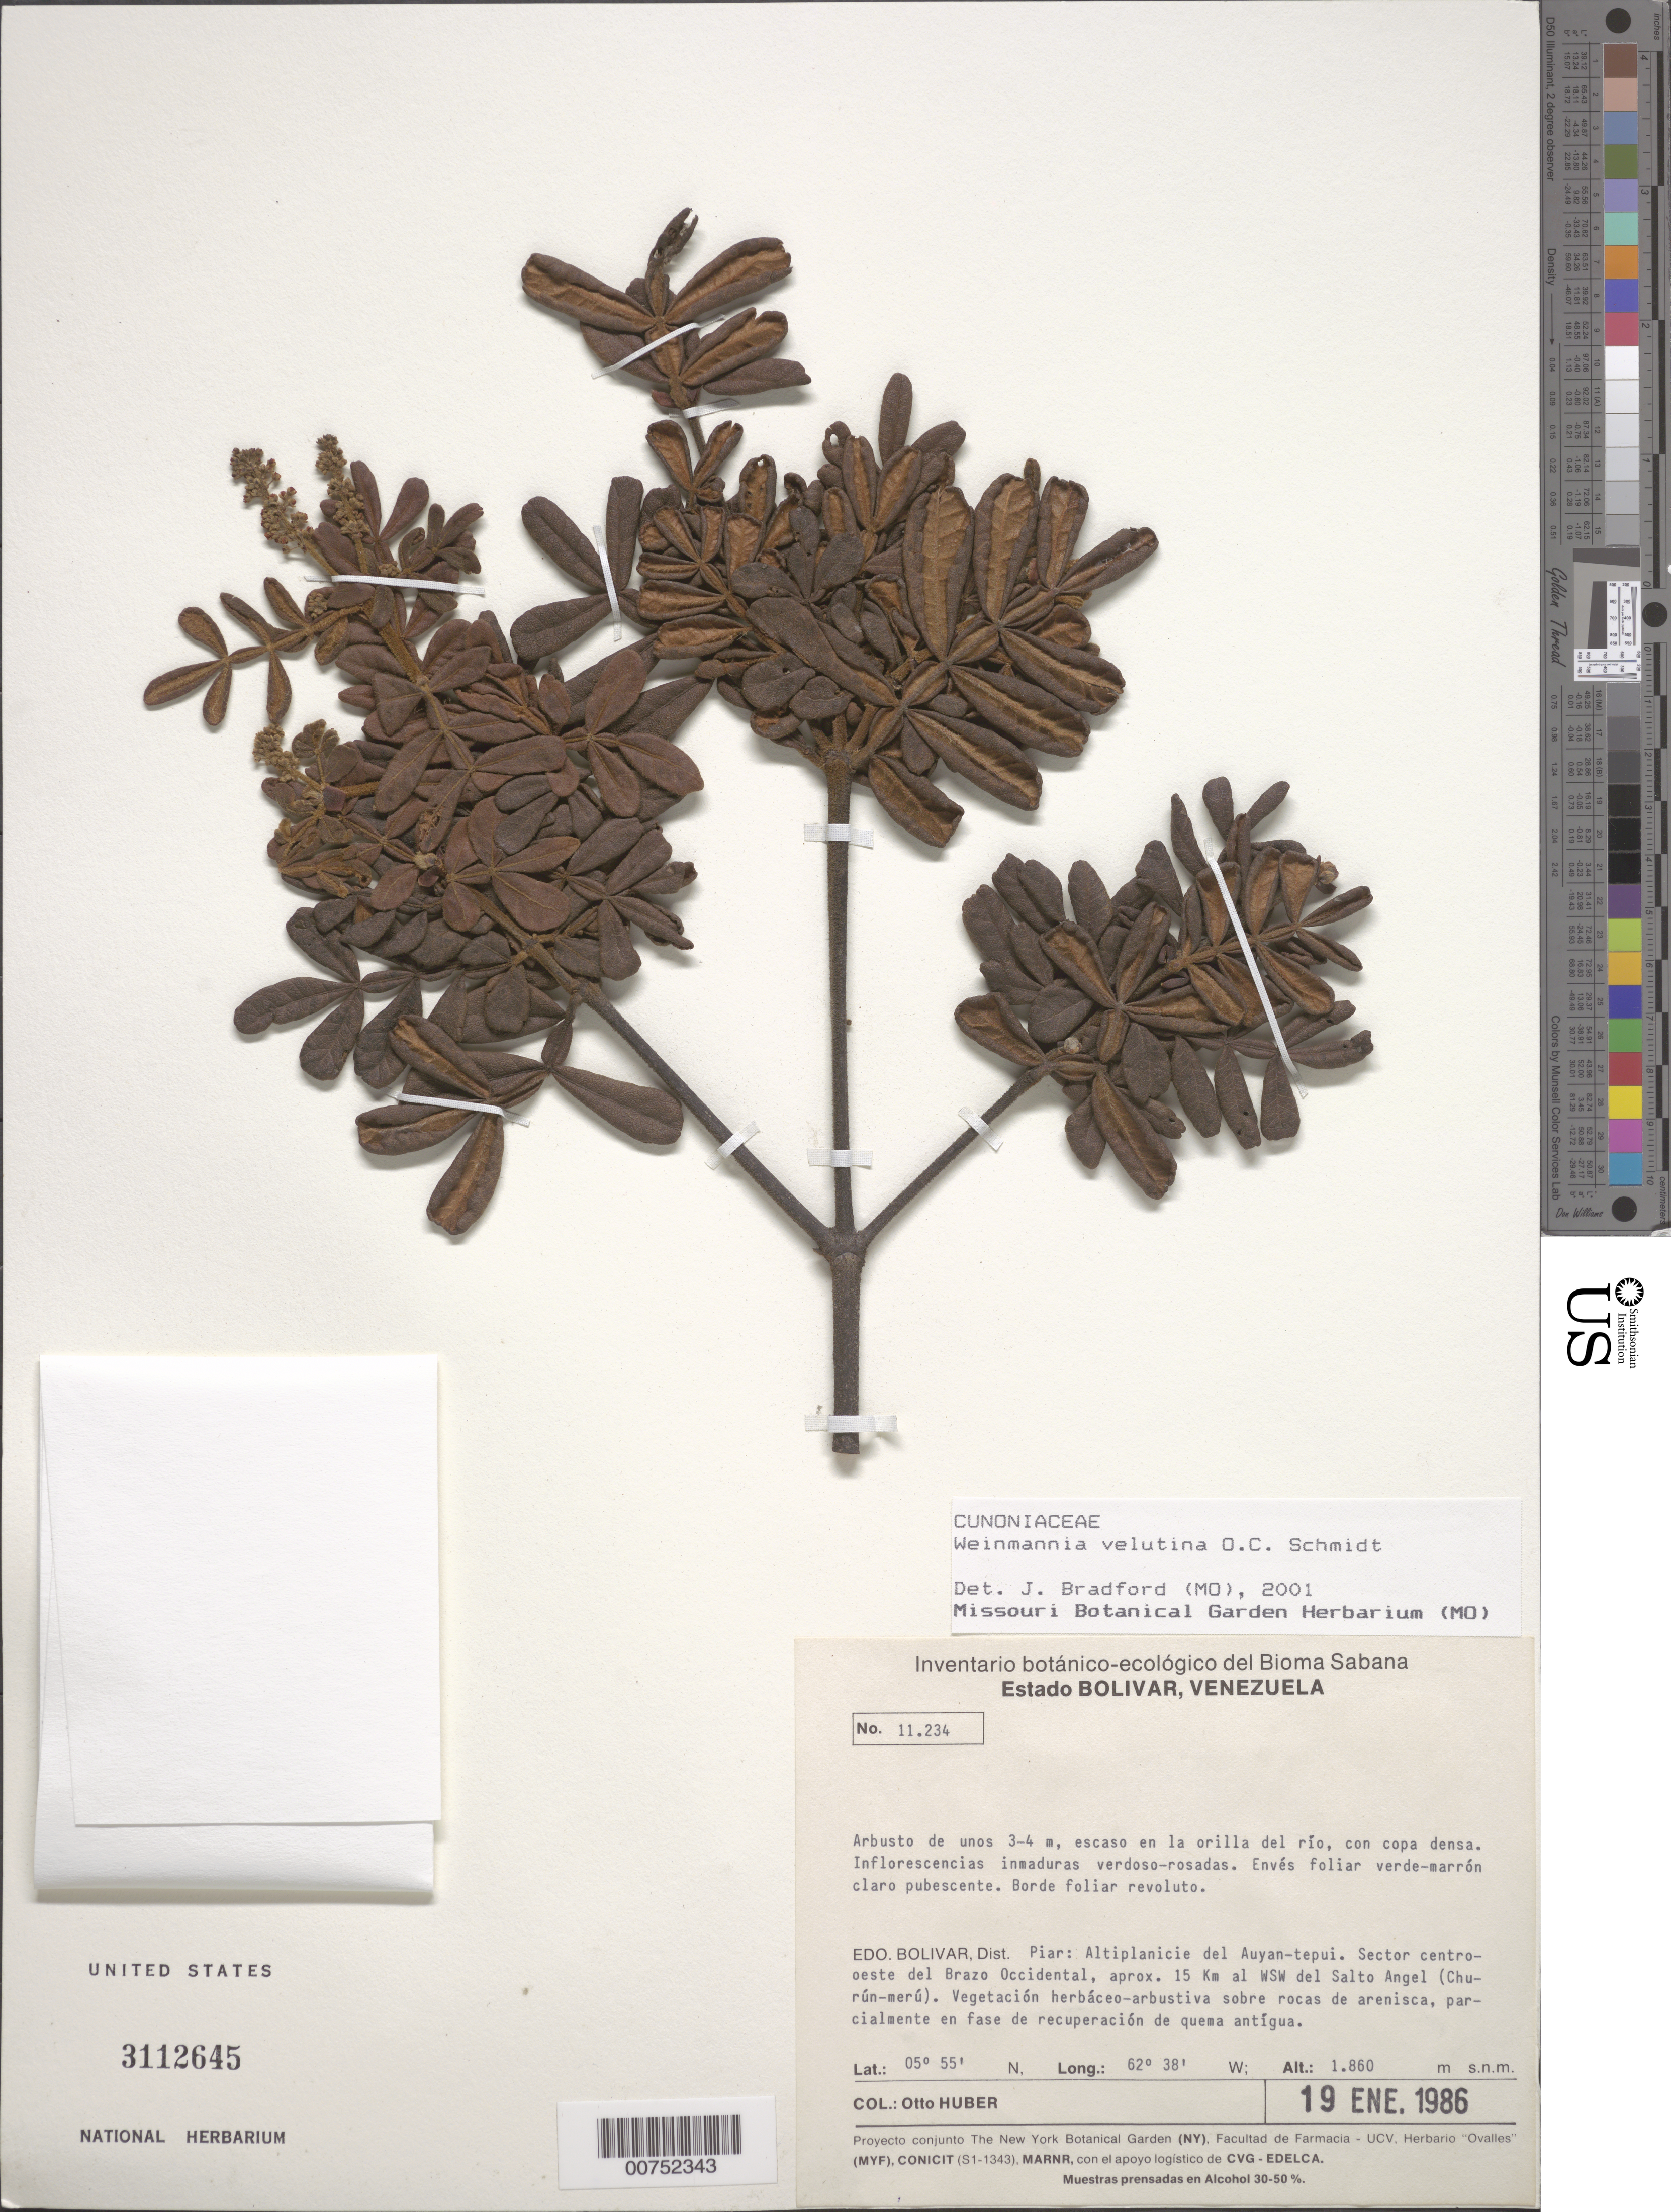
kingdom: Plantae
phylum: Tracheophyta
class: Magnoliopsida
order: Oxalidales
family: Cunoniaceae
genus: Weinmannia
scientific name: Weinmannia velutina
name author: O.C. Schmidt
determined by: Bradford, J. C.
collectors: O. Huber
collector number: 11234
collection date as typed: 19-Jan-86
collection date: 1986-01-19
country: Venezuela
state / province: Bolívar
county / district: Piar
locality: Auyan-tepuí, centro-oeste del Brazo Occidental, 15 km WSW Salto Angel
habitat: Vegetación herbaceo-arbustiva sobre rocas de arenisca, parcialmente en fase de recuperaceion de quema antigua, orilla del rio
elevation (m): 1860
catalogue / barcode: US 3112645